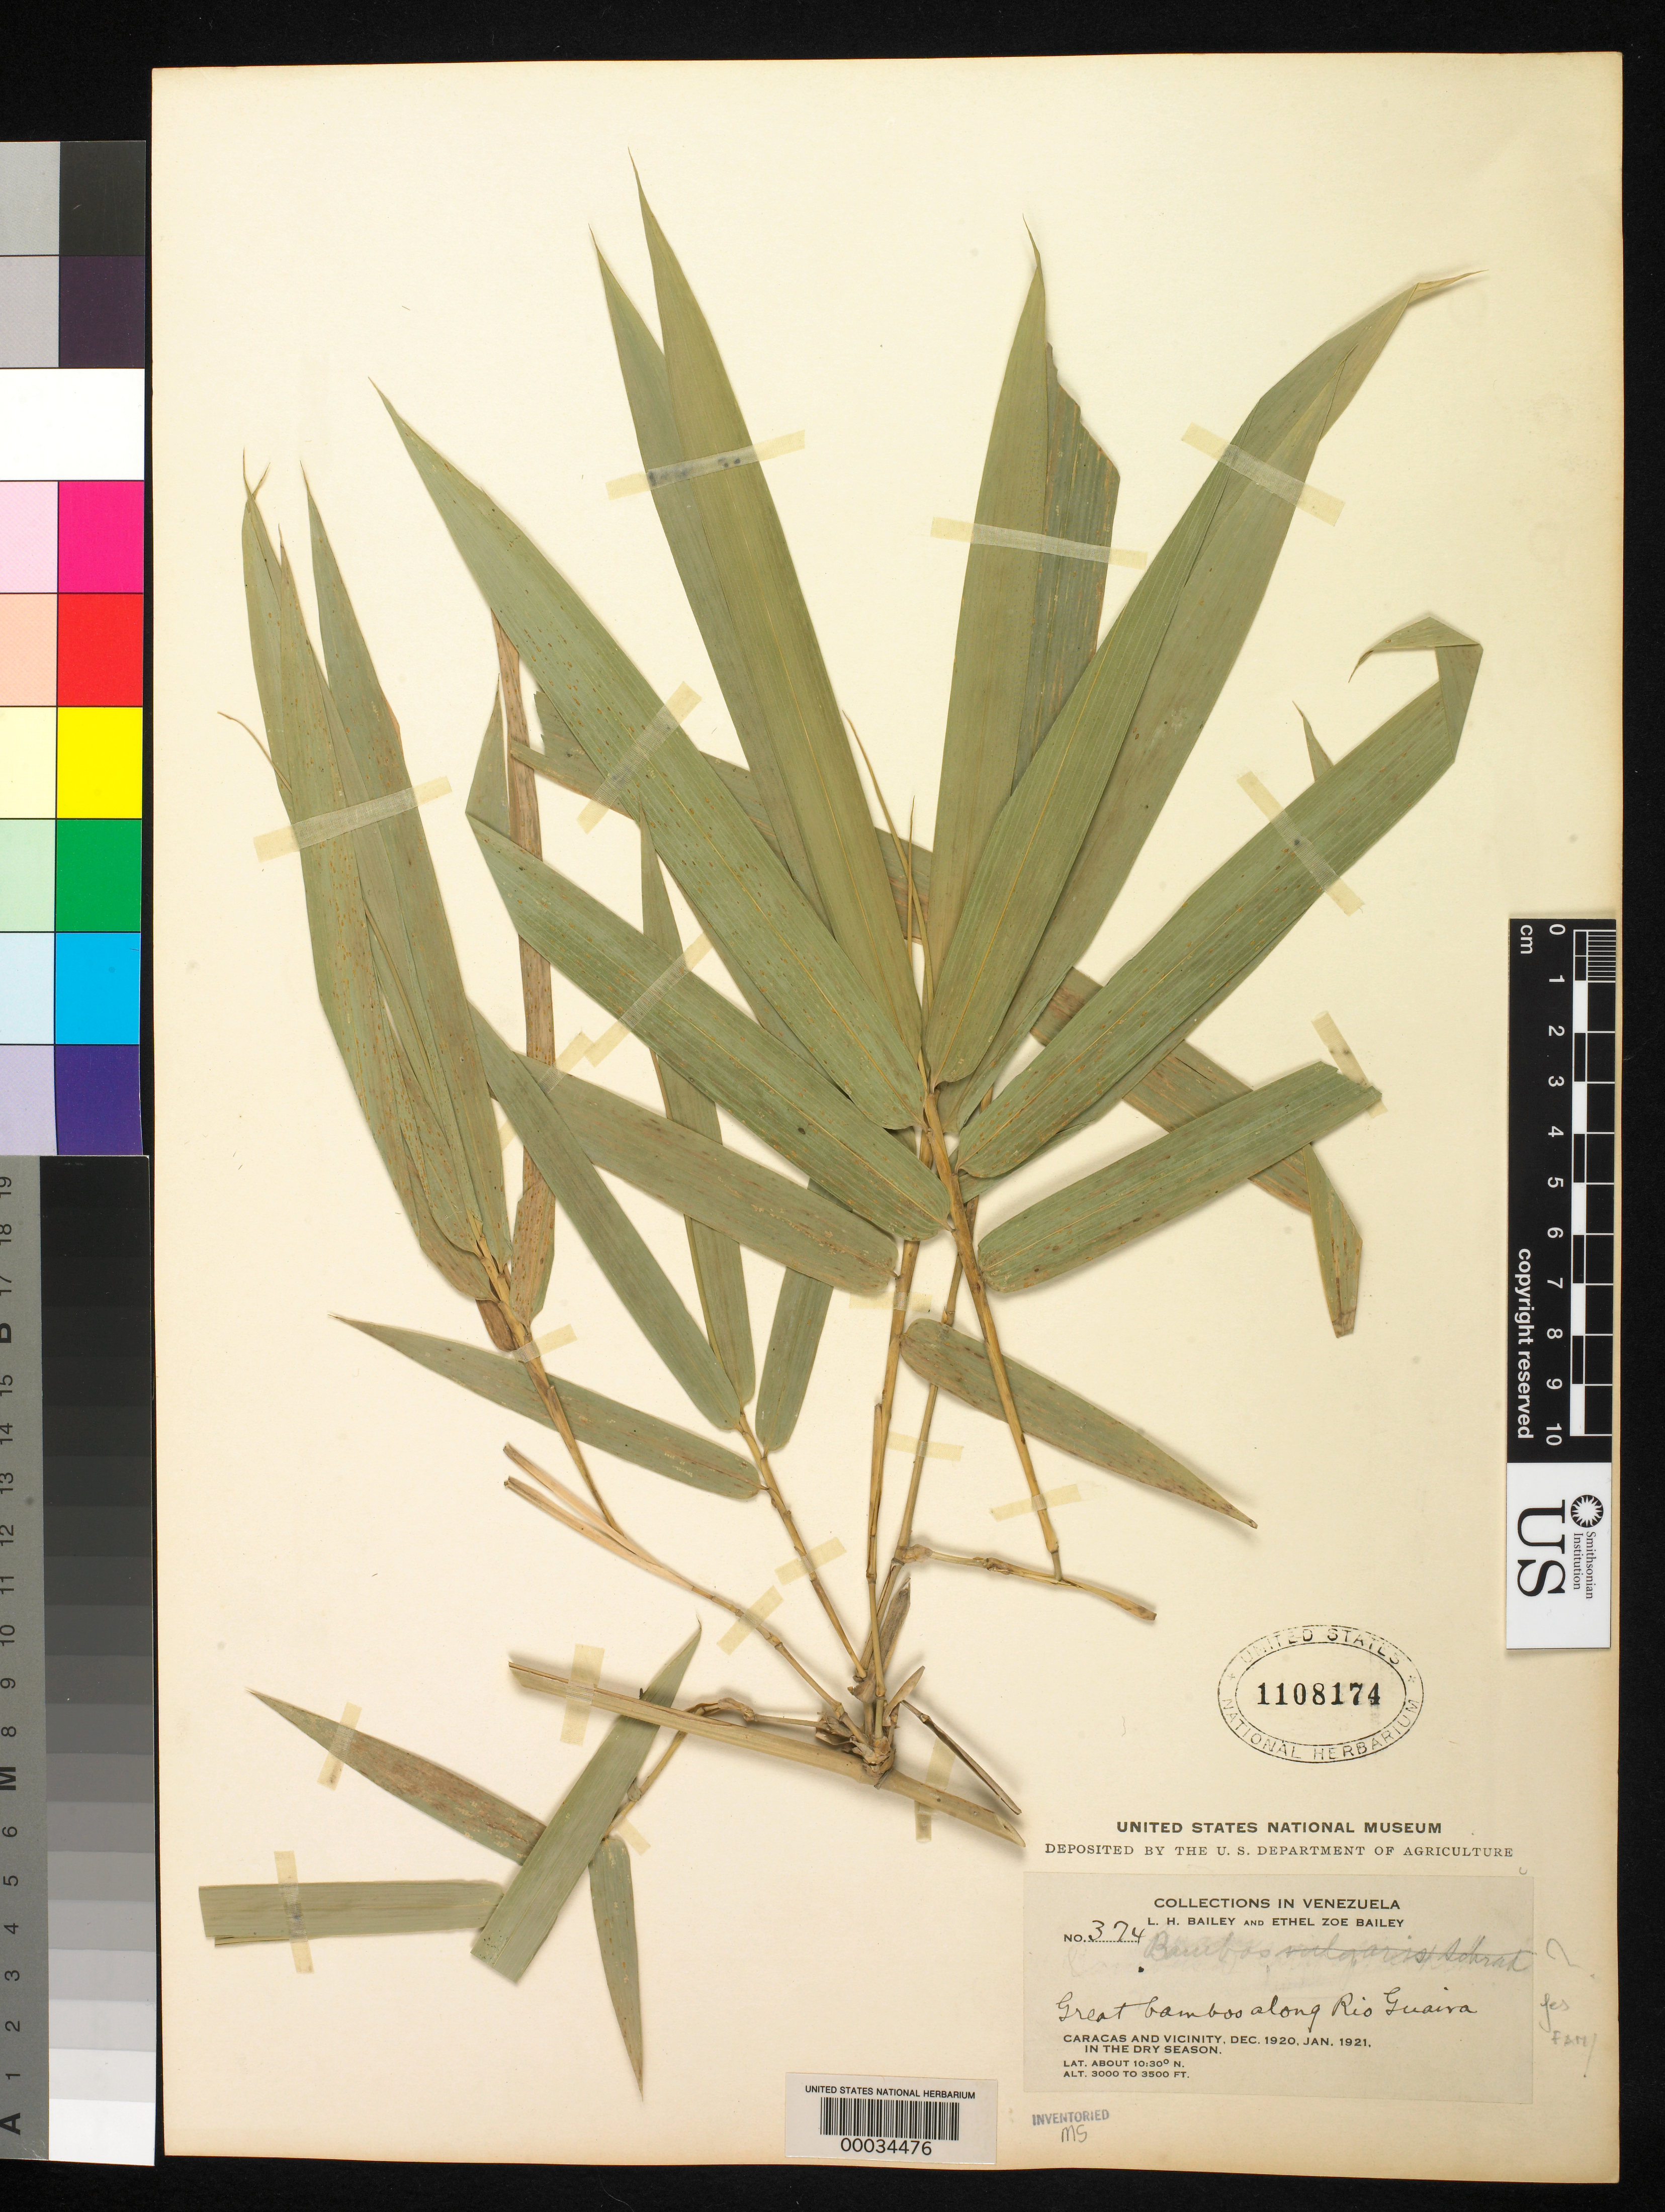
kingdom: Plantae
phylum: Tracheophyta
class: Liliopsida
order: Poales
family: Poaceae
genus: Bambusa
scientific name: Bambusa vulgaris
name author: Schrad. ex J.C. Wendl.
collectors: L. H. Bailey & E. Z. Bailey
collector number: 374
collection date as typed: Dec 1920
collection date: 1920-12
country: Venezuela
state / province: Distrito Federal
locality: Caracas (lat/long recorded as: lat=10:30:0:n long=:::)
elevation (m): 915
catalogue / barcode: US 1108174